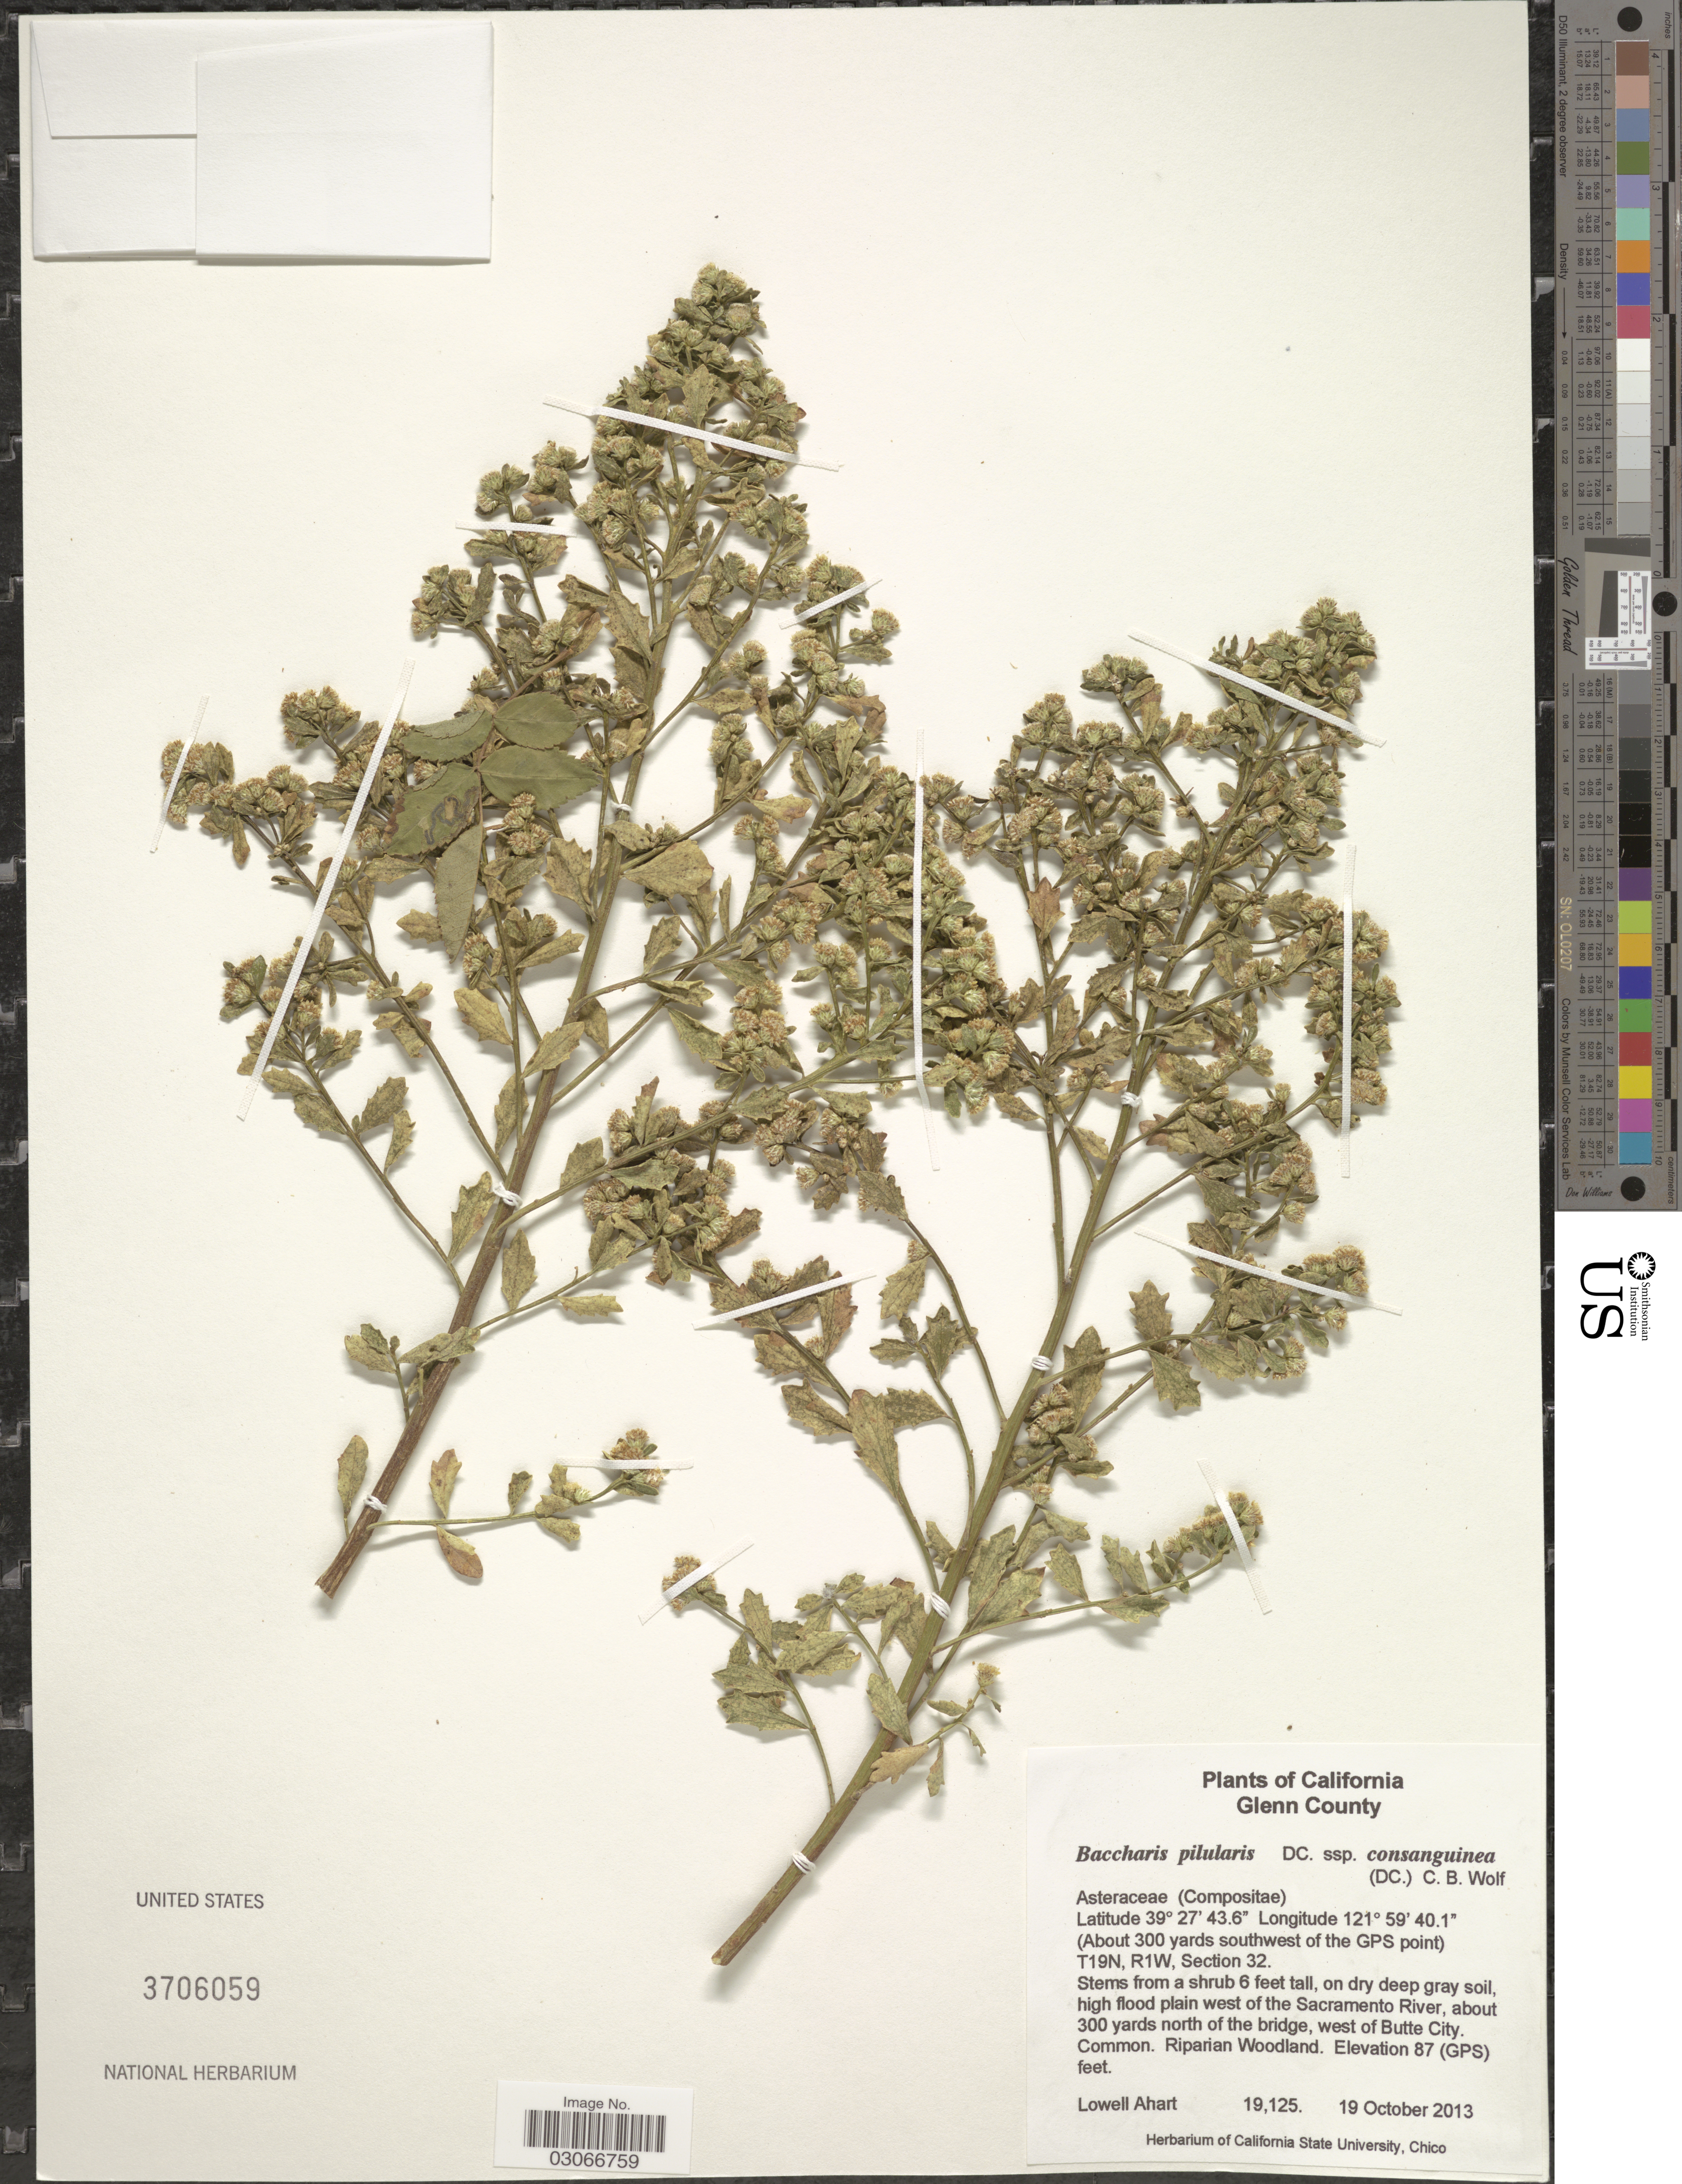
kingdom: Plantae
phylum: Tracheophyta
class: Magnoliopsida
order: Asterales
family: Asteraceae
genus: Baccharis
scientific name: Baccharis pilularis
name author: DC.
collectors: L. Ahart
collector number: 19125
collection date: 2013-10-19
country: United States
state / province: California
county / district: Glenn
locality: Glenn County. (About 300 yards southwest of the GPS point) T19N, R1W, Section 32. High flood plain west of the Sacramento River, about 300 yards north of the bridge, west of Butte City.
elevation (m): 27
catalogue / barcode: US 3706059